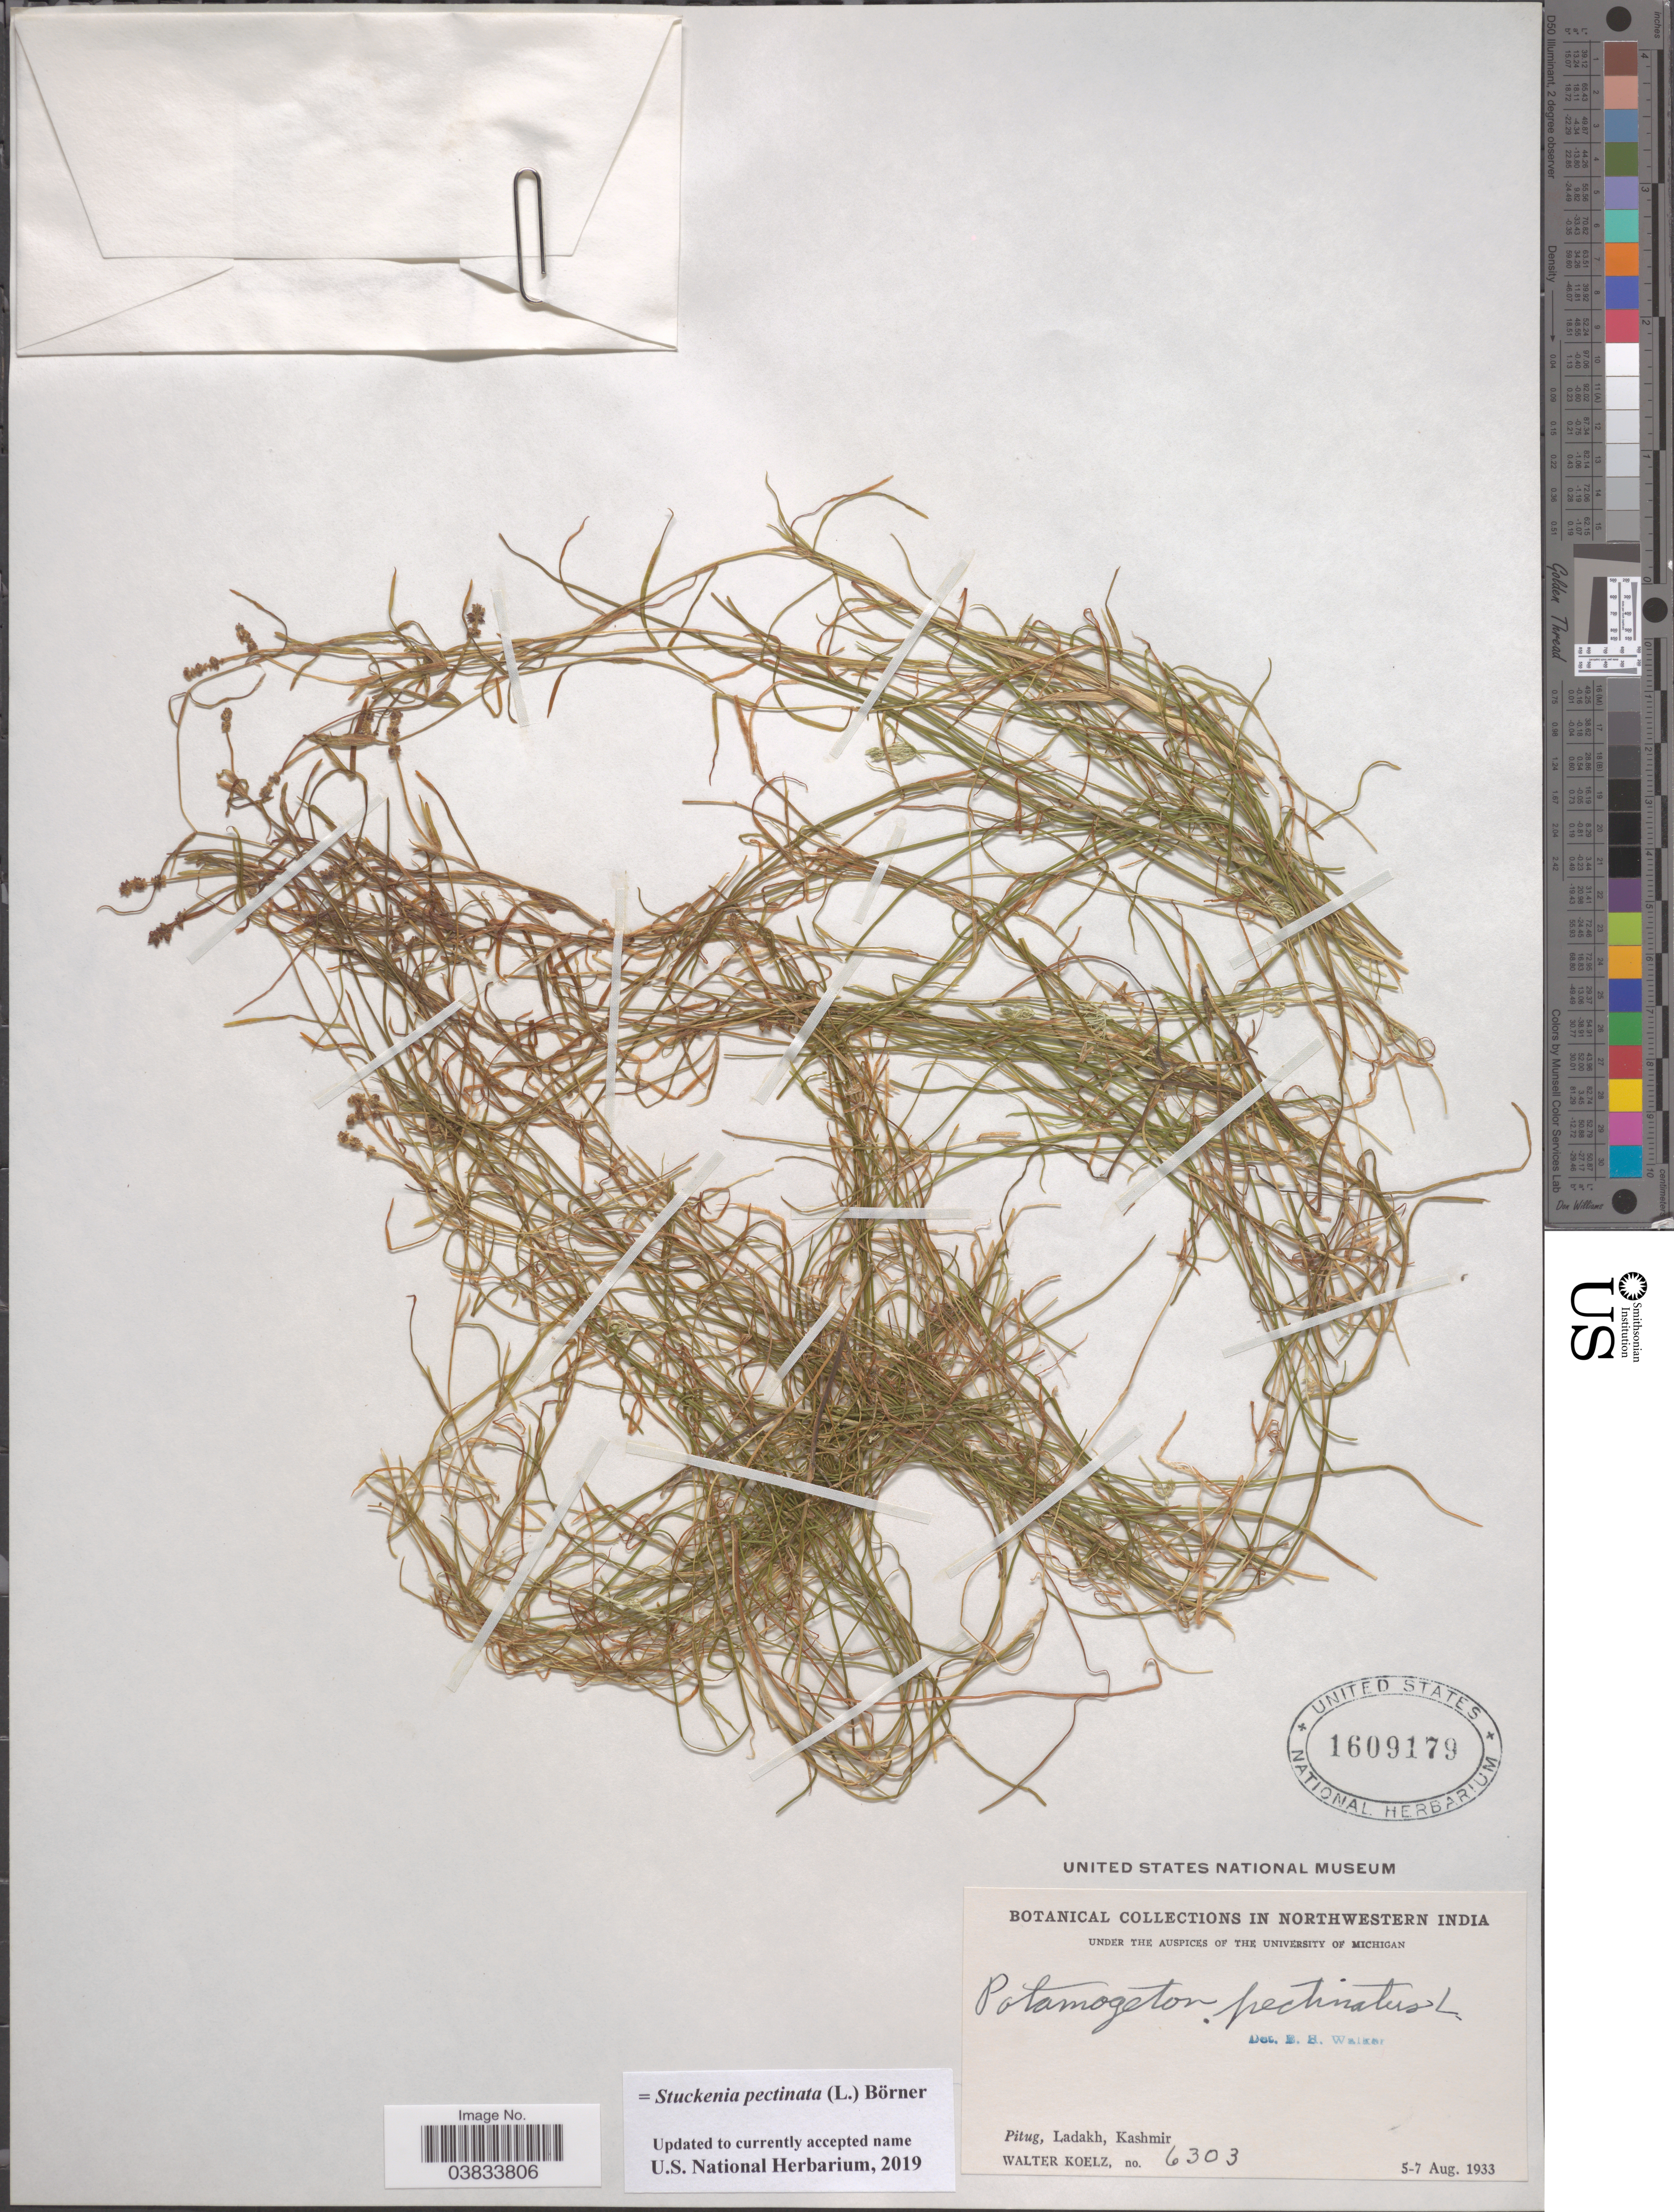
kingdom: Plantae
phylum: Tracheophyta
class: Liliopsida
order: Alismatales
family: Potamogetonaceae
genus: Stuckenia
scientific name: Stuckenia pectinata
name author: (L.) Börner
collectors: W. N. Koelz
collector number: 6303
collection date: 1933-08-05/1933-08-07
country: India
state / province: Jammu and Kashmir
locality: Northwestern India. Pitug, Ladakh, Kashmir.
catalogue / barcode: US 1609179